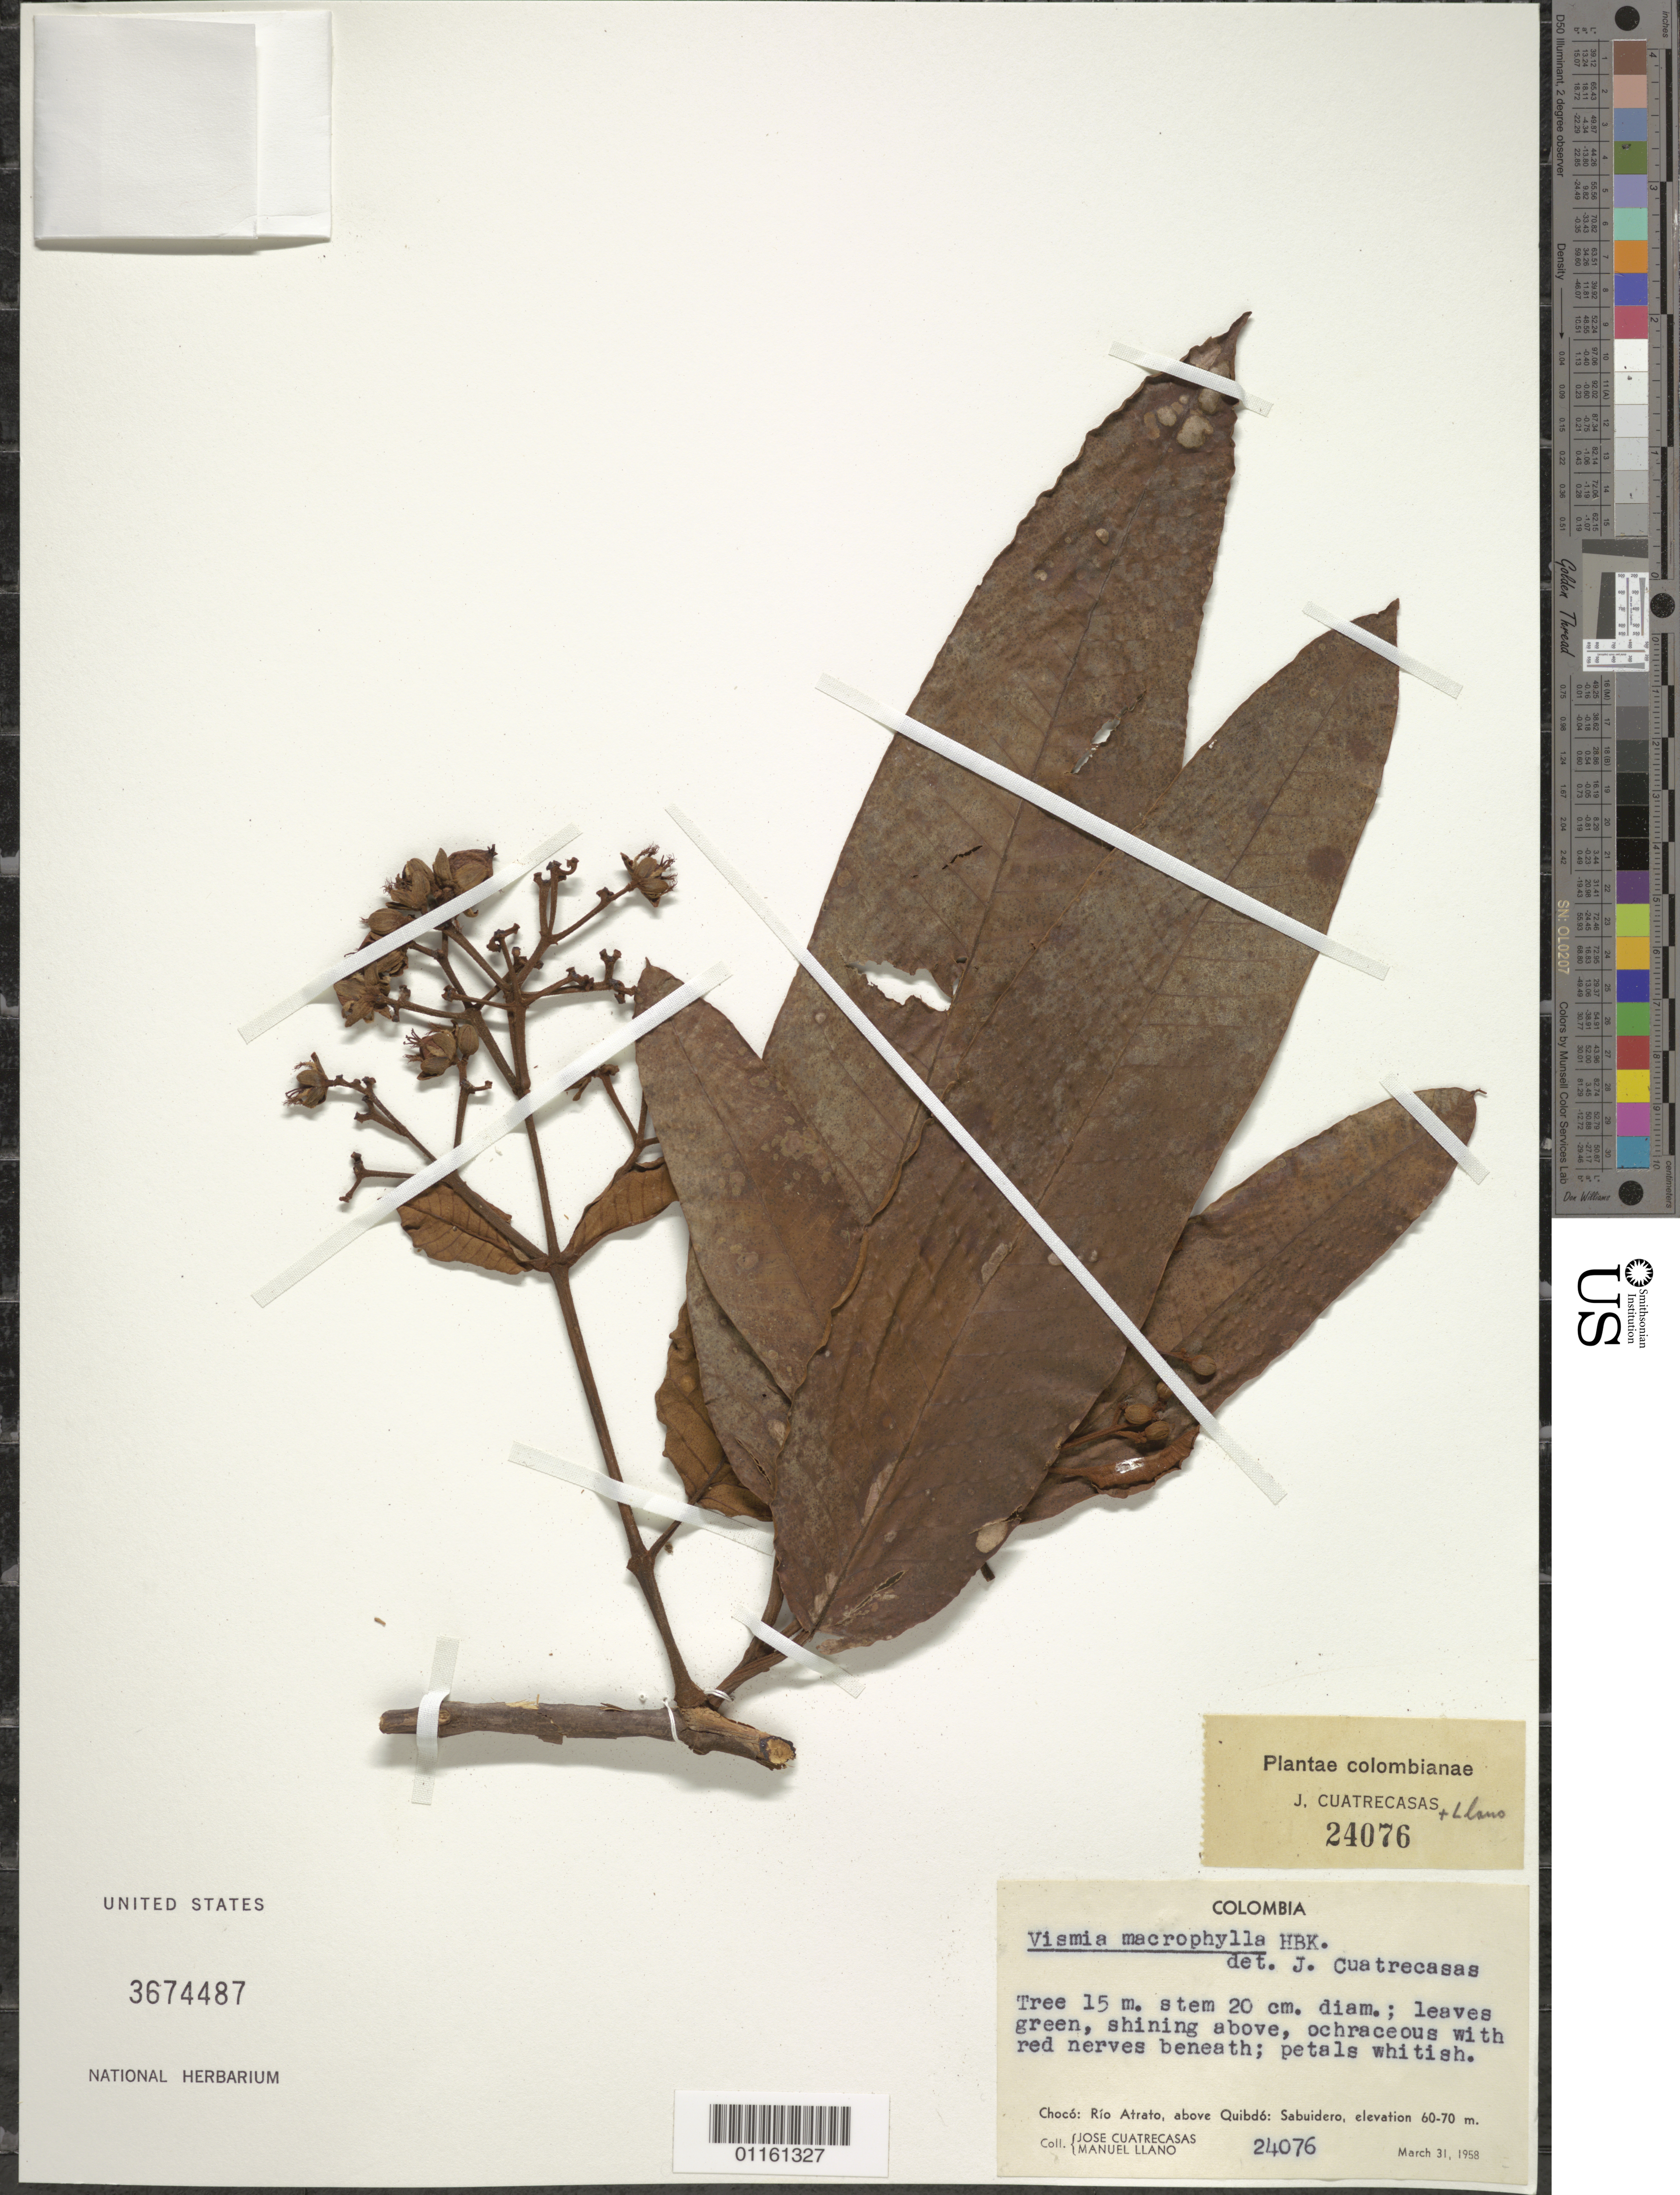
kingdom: Plantae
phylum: Tracheophyta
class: Magnoliopsida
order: Malpighiales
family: Hypericaceae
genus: Vismia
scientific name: Vismia macrophylla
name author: Kunth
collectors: J. Cuatrecasas & M. Llano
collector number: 24076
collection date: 1958-03-31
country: Colombia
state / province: Chocó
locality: Rio Atrato, above Quibdo: Sabuidero.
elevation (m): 60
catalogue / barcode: US 3674487